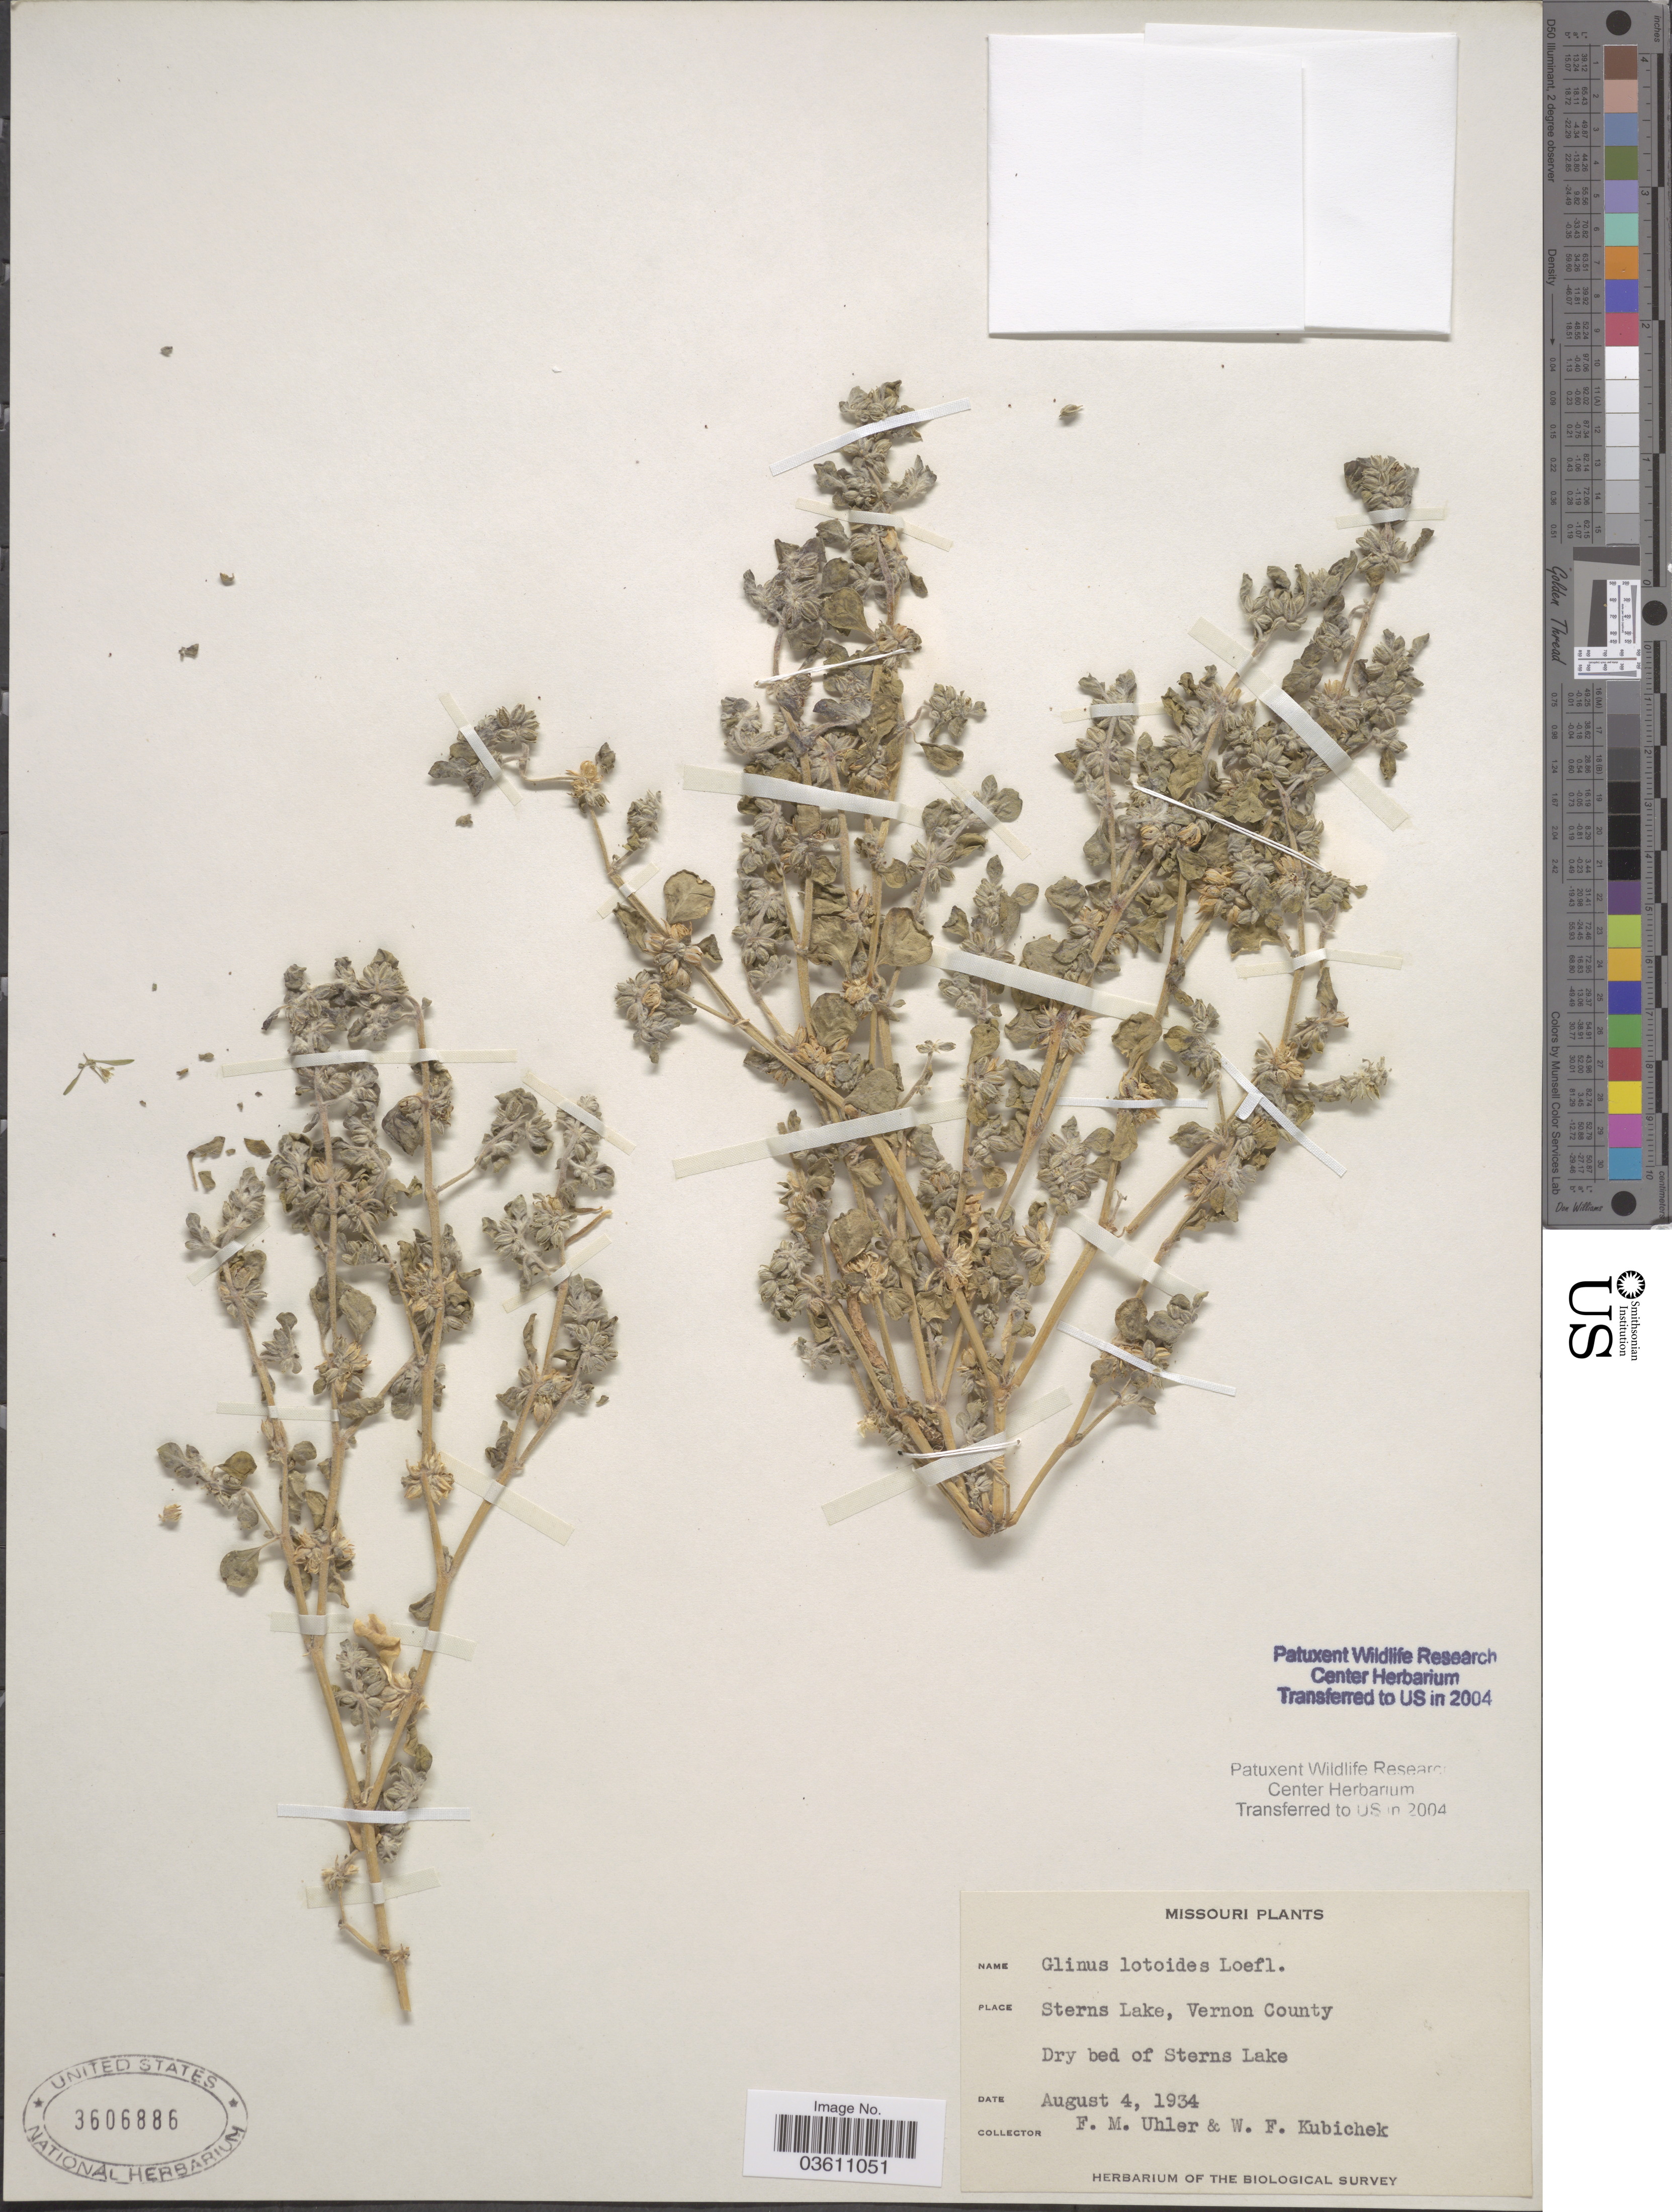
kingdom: Plantae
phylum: Tracheophyta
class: Magnoliopsida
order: Caryophyllales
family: Molluginaceae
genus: Glinus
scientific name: Glinus lotoides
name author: L.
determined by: Strong, Mark T., (BOT), Smithsonian Institution - National Museum of Natural History (UNITED STATES)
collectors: F. M. Uhler & W. Kubichek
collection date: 1934-08-04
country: United States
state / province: Missouri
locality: Sterns Lake, Vernon County. Dry bed of Sterns Lake.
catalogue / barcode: US 3606886